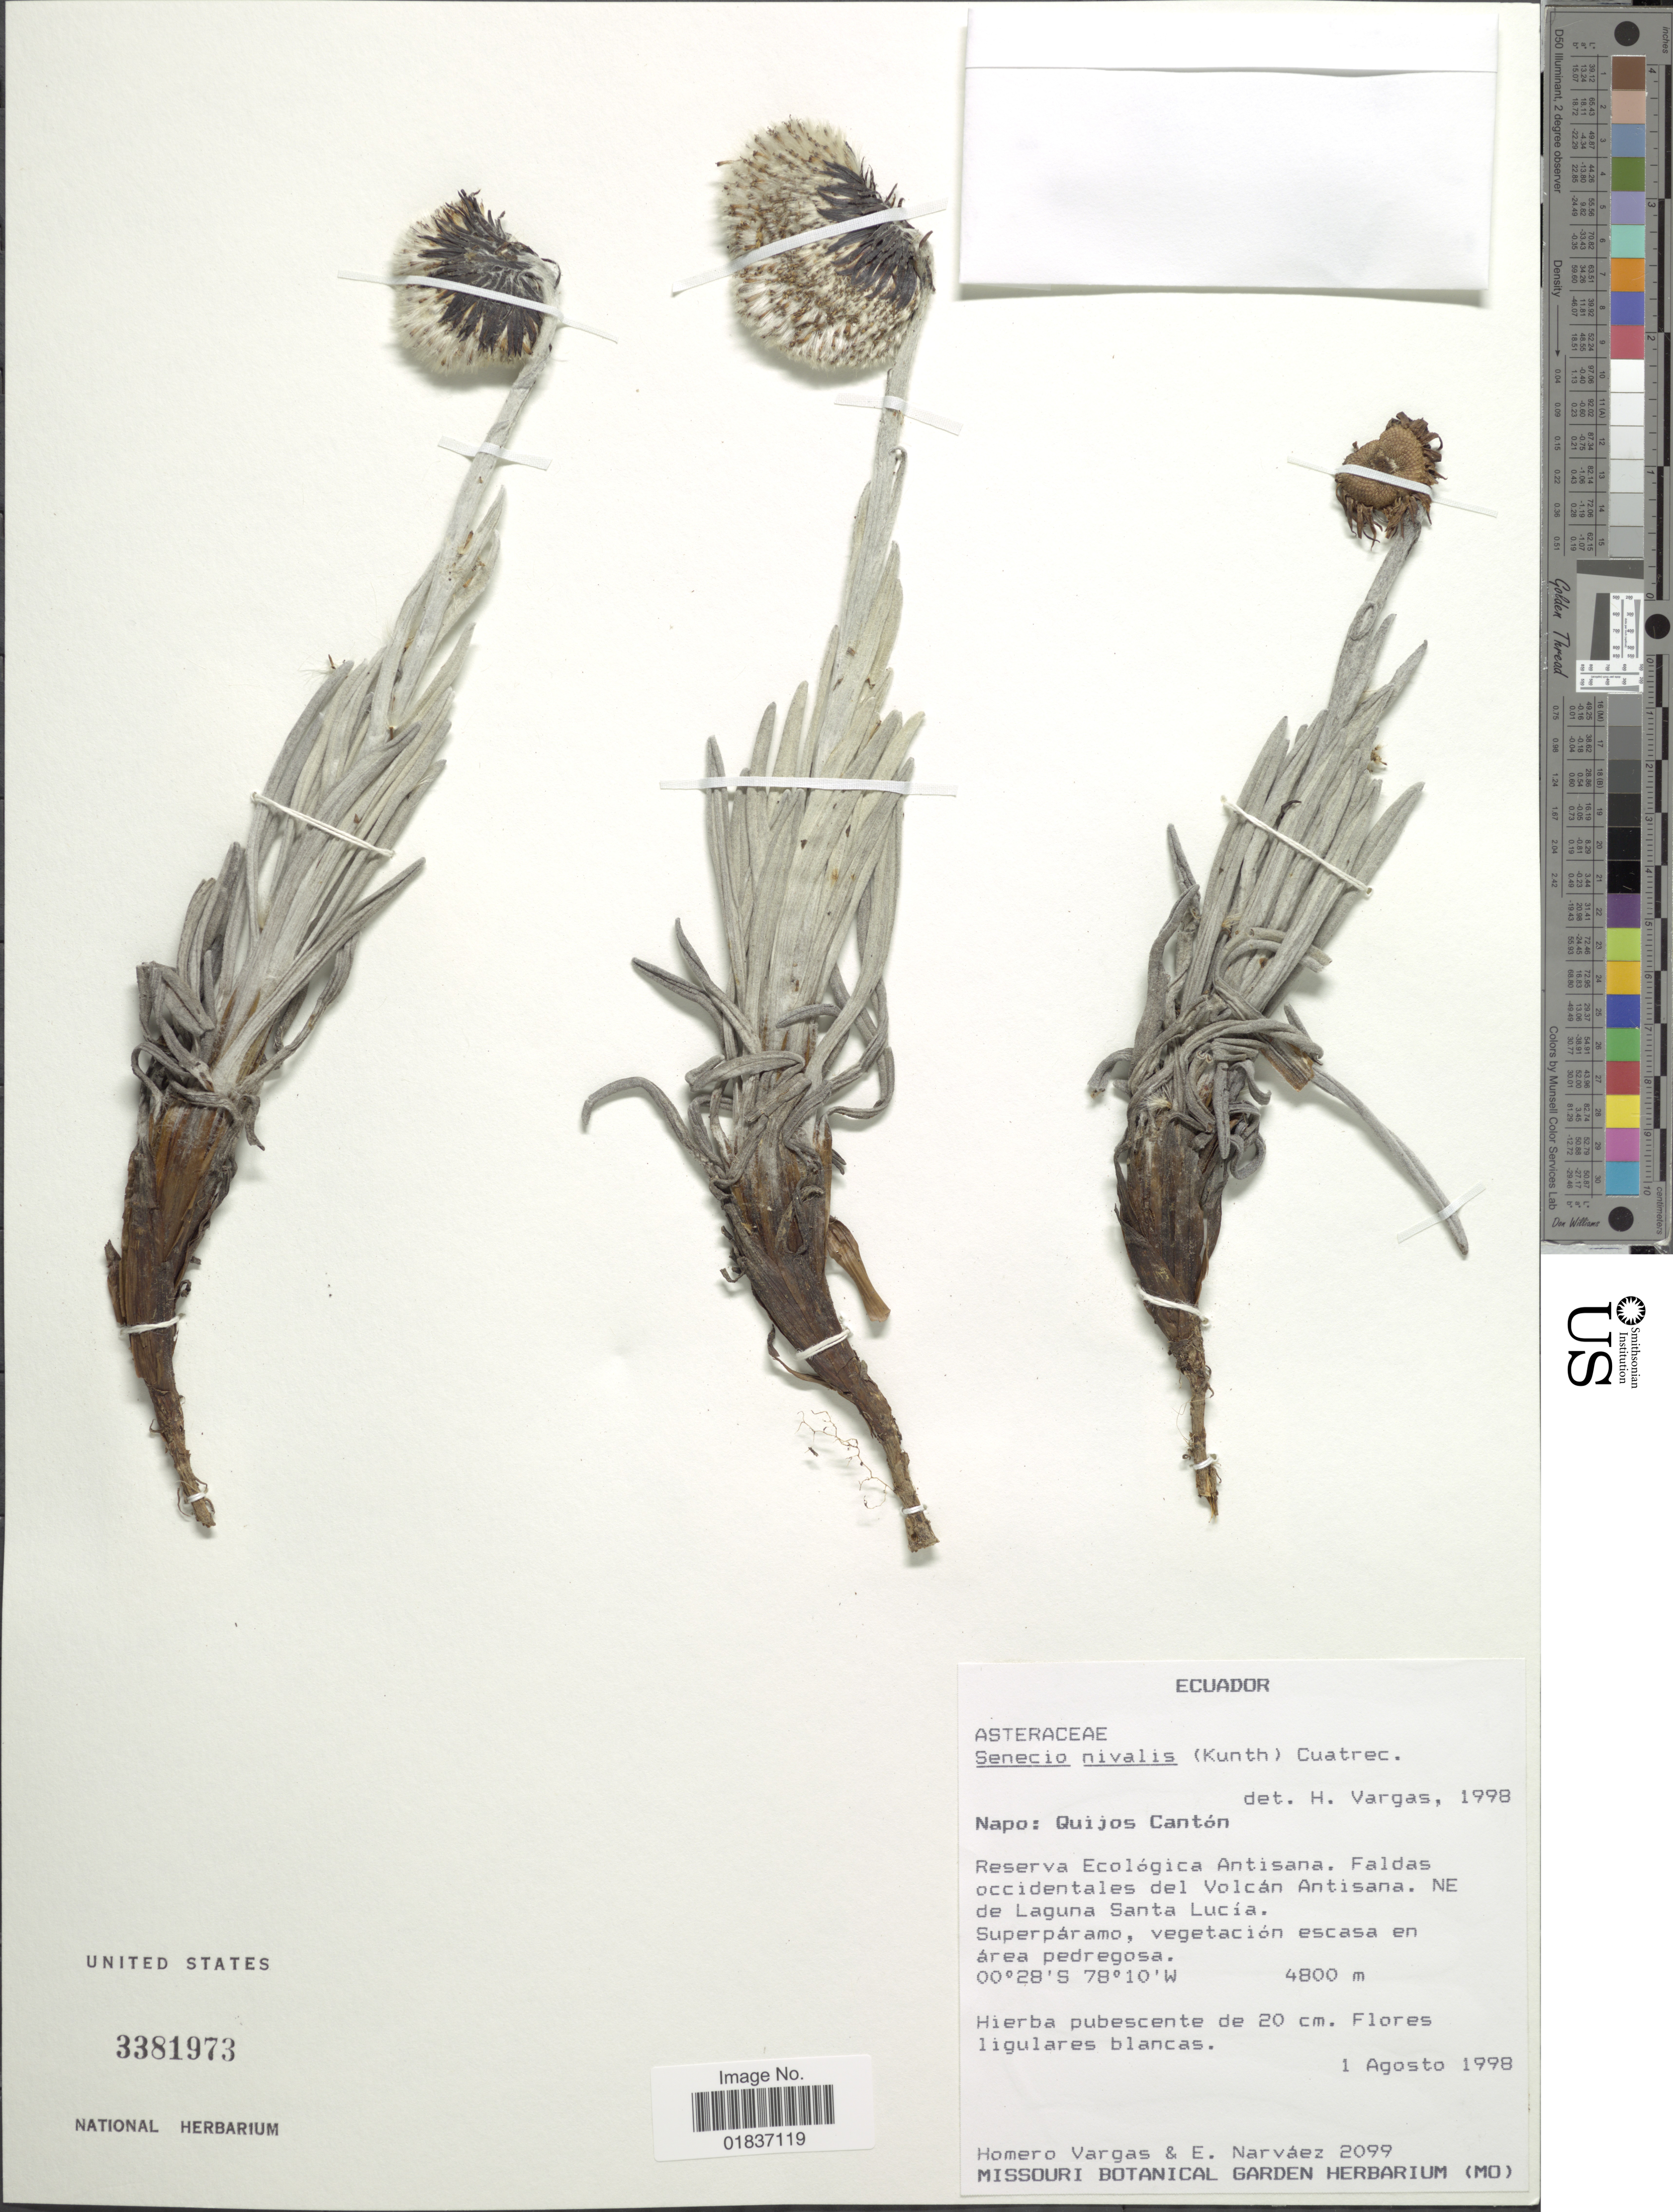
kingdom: Plantae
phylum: Tracheophyta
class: Magnoliopsida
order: Asterales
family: Asteraceae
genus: Senecio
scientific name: Senecio nivalis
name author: (Kunth) Cuatrec.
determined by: Salomon, Luciana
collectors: H. Vargas & E. Narváez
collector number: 2099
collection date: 1998-08-01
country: Ecuador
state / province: Napo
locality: Napo: Quijos Canton. Reserva Ecologica Antisana. Faldas occidentales del Volcan Antisana. NE de Laguna Santa Lucia.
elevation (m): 4800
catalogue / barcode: US 3381973